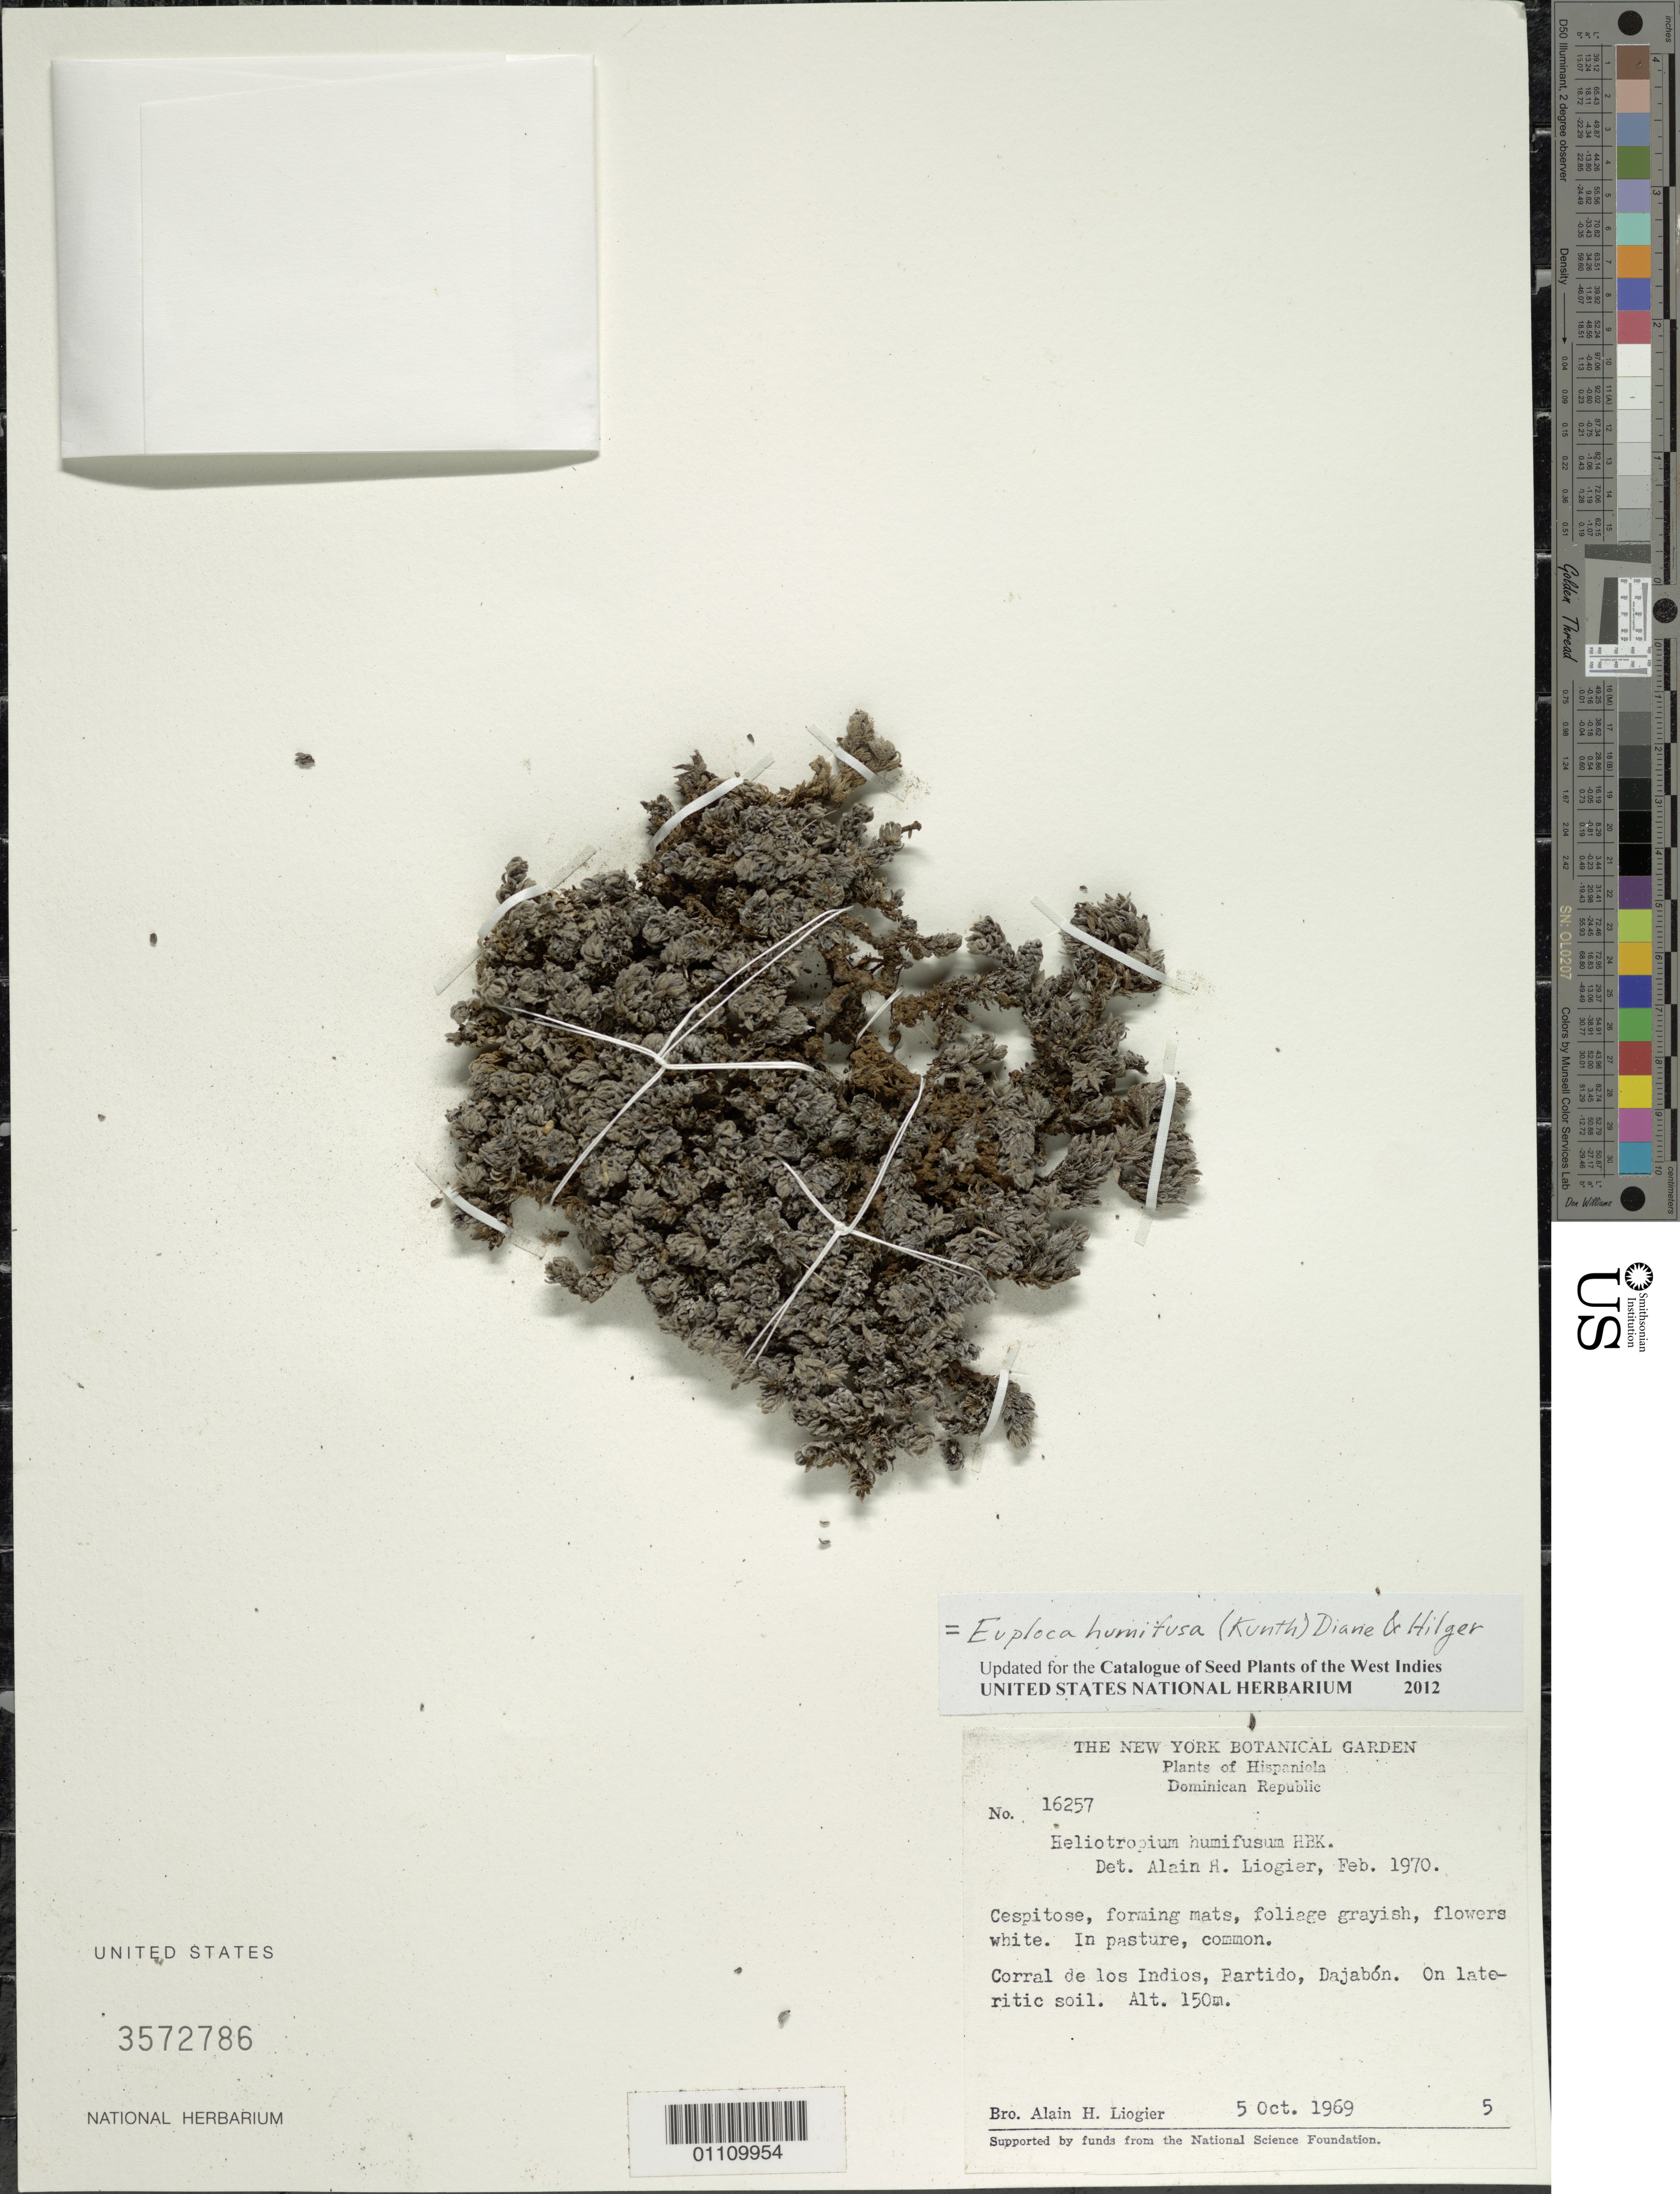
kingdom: Plantae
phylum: Tracheophyta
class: Magnoliopsida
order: Boraginales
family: Heliotropiaceae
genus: Euploca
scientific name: Euploca humifusa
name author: (Kunth) Diane & Hilger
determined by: Feuillet, C.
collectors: A. H. Liogier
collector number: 16257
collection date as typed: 05 Oct 1969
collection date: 1969-10-05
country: Dominican Republic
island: Hispaniola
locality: Corral de los Indios, Partido, Dajabón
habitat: Lateritic soil, in pasture, common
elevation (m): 150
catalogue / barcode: US 3572786